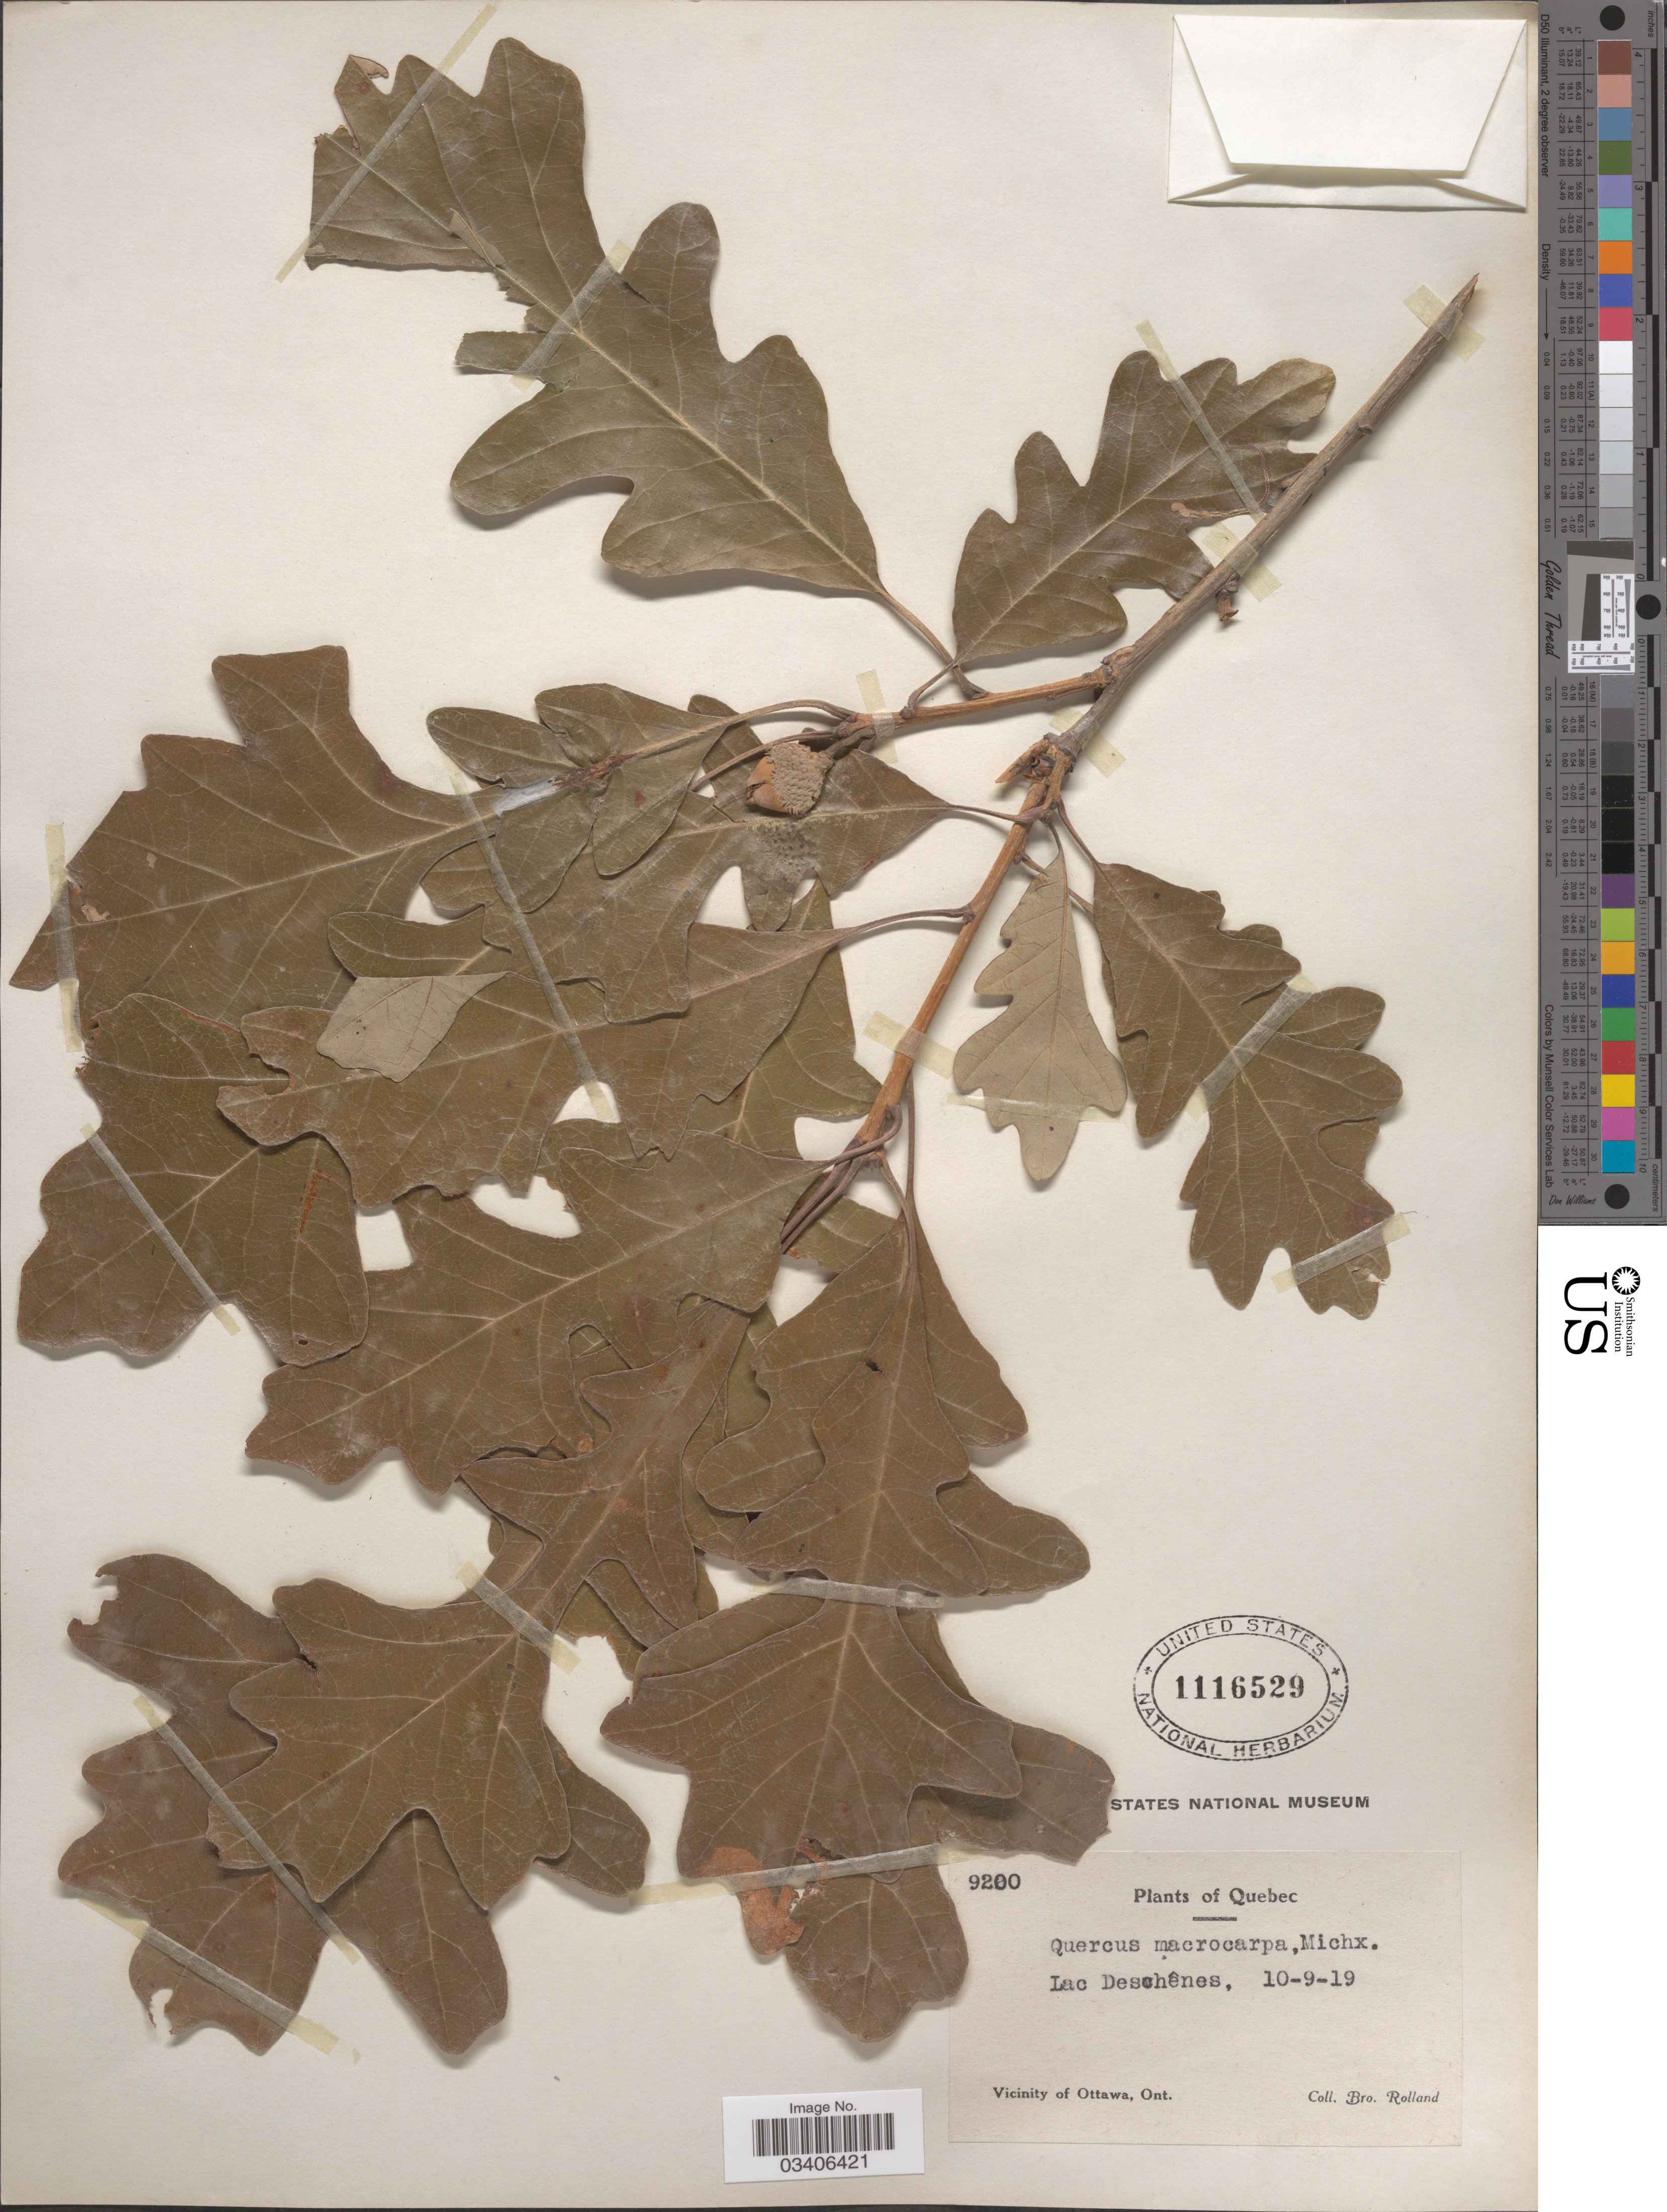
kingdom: Plantae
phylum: Tracheophyta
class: Magnoliopsida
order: Fagales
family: Fagaceae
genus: Quercus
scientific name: Quercus macrocarpa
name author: Michx.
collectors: B. Rolland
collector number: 9200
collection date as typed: Transcribed d/m/y: 10/9/19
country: Canada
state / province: Ontario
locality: Lac Deschênes. Vicinity of Ottawa.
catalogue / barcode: US 1116529